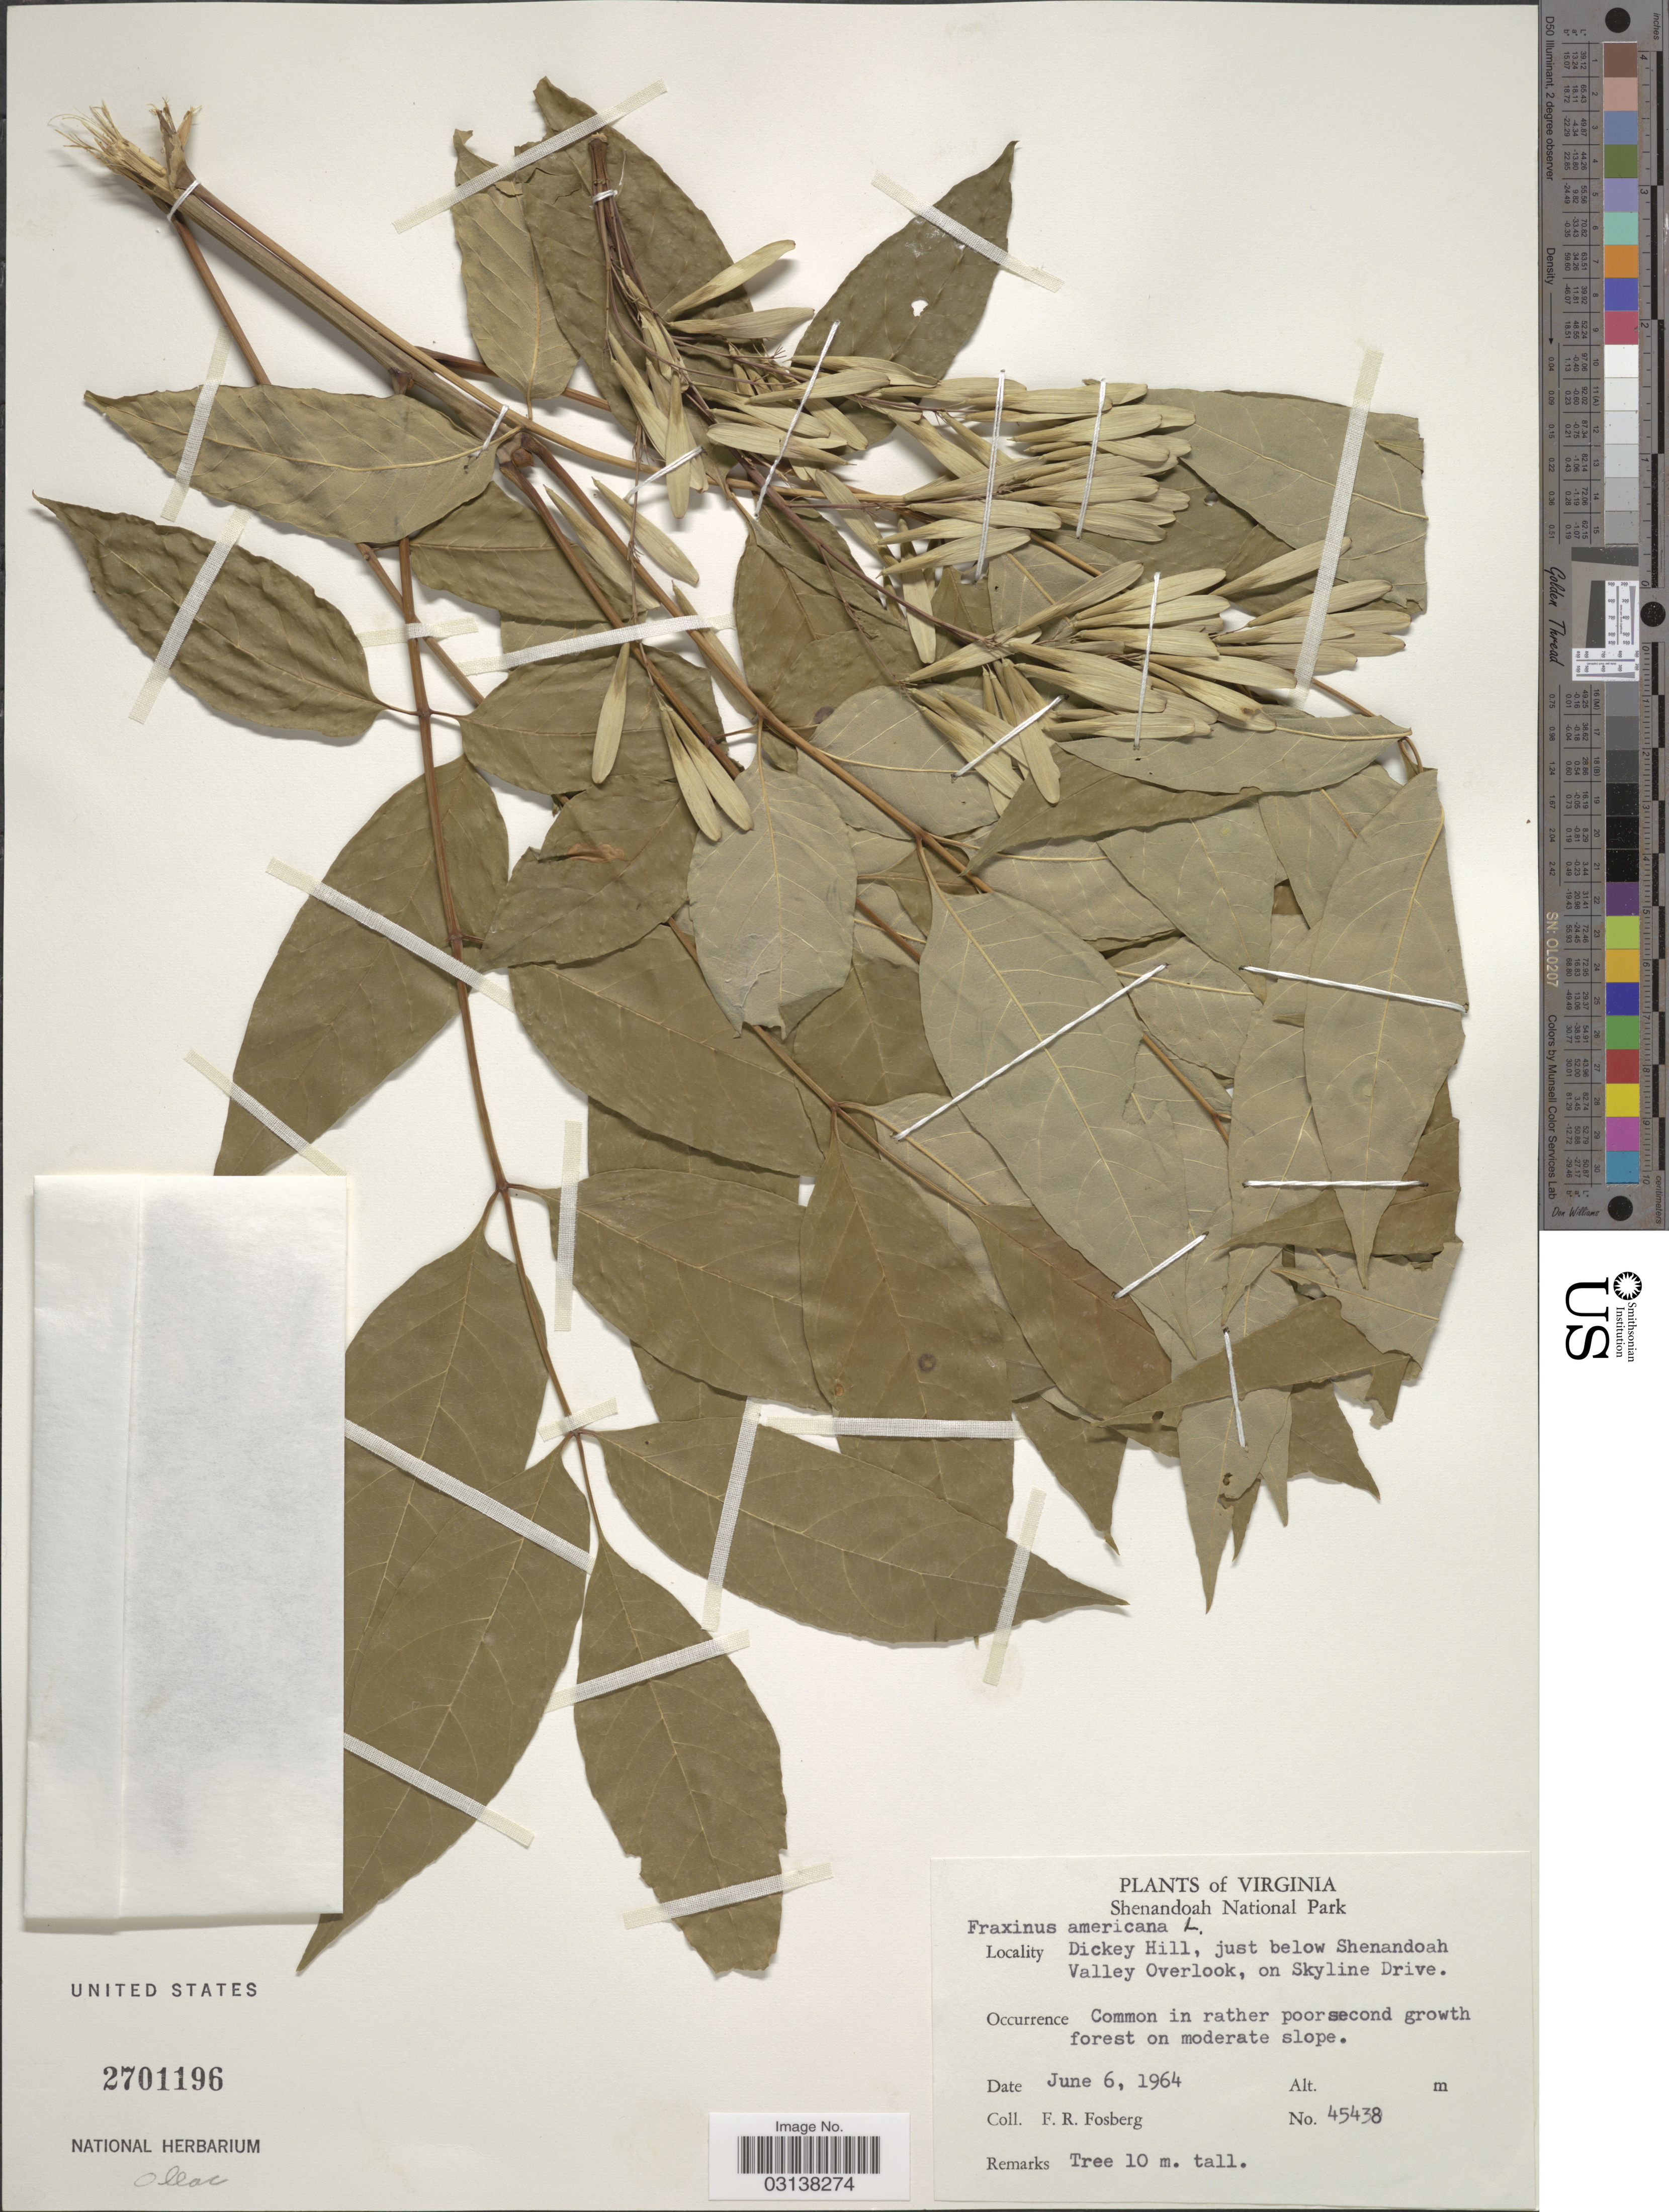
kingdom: Plantae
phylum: Tracheophyta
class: Magnoliopsida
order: Lamiales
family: Oleaceae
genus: Fraxinus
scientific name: Fraxinus americana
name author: L.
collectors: F. R. Fosberg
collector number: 45438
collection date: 1964-06-06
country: United States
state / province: Virginia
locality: Shenandoah National Park. Dickey Hill, just below Shenandoah Valley Overlook, on Skyline Drive.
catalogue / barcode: US 2701196